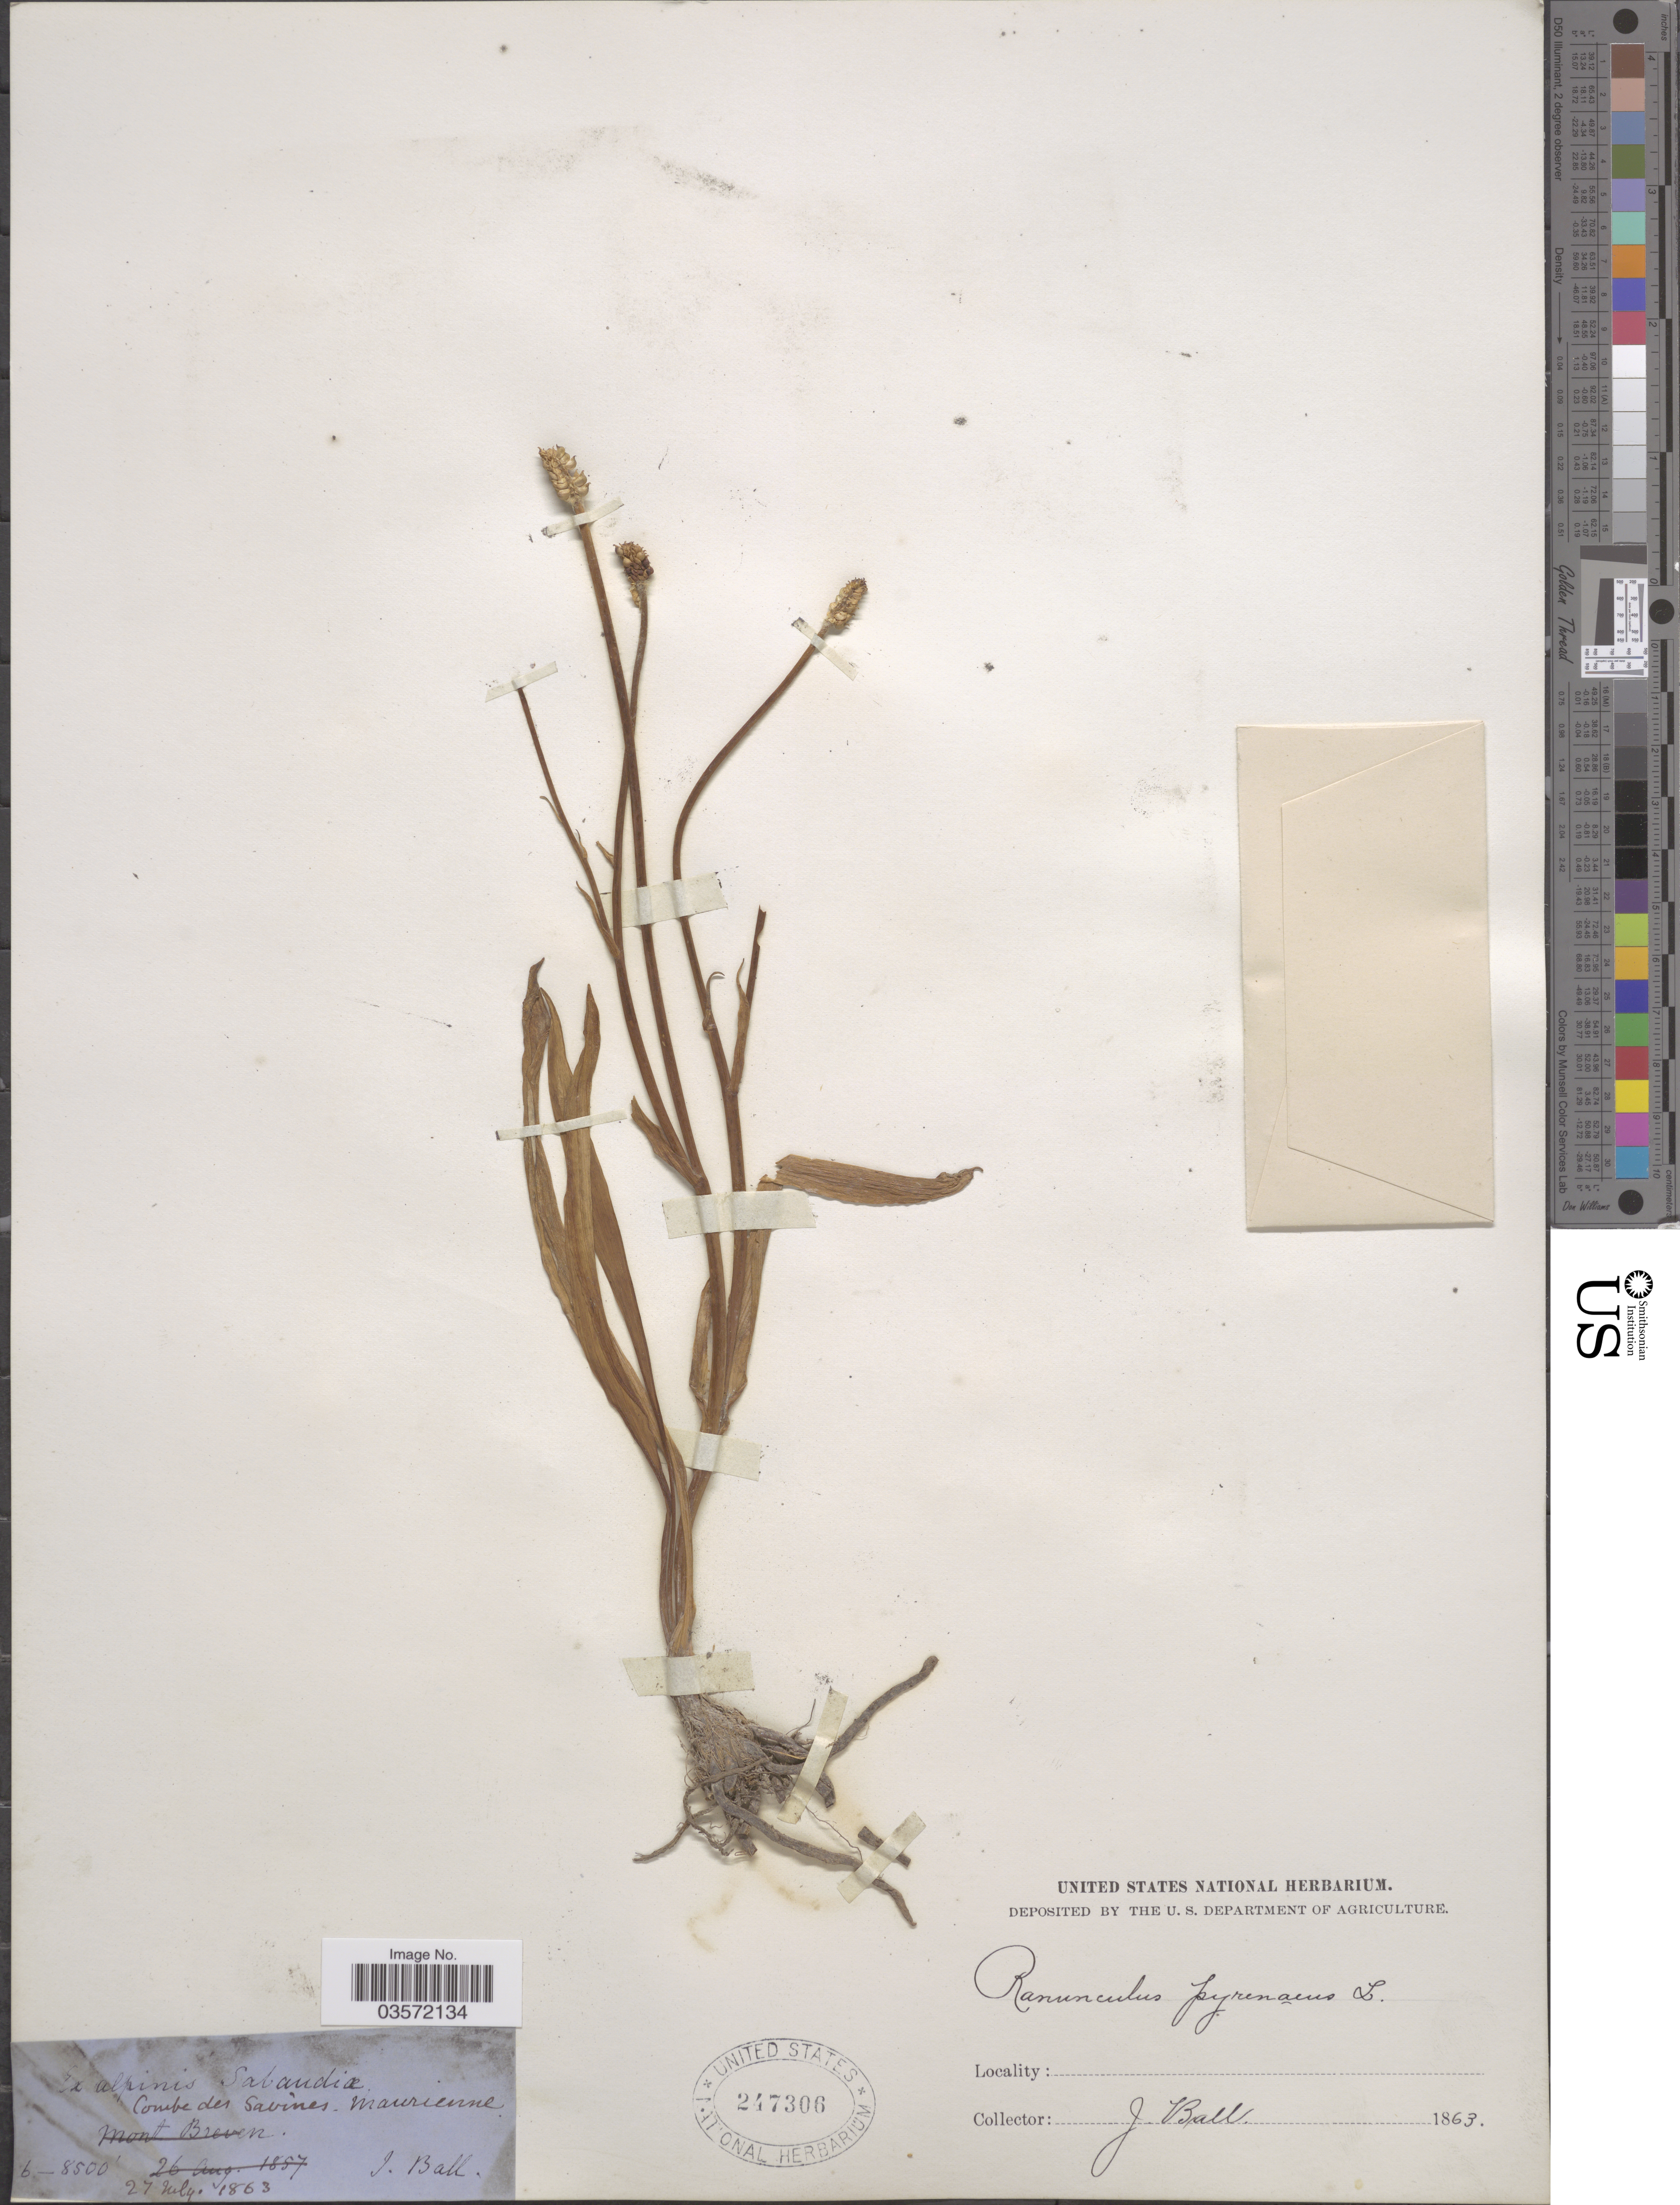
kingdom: Plantae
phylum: Tracheophyta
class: Magnoliopsida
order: Ranunculales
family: Ranunculaceae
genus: Ranunculus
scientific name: Ranunculus pyrenaeus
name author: L.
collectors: J. Ball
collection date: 1863-07-27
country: France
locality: Ex alpines Sabandia. Combe des Savines Maurienne.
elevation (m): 1829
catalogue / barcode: US 247306